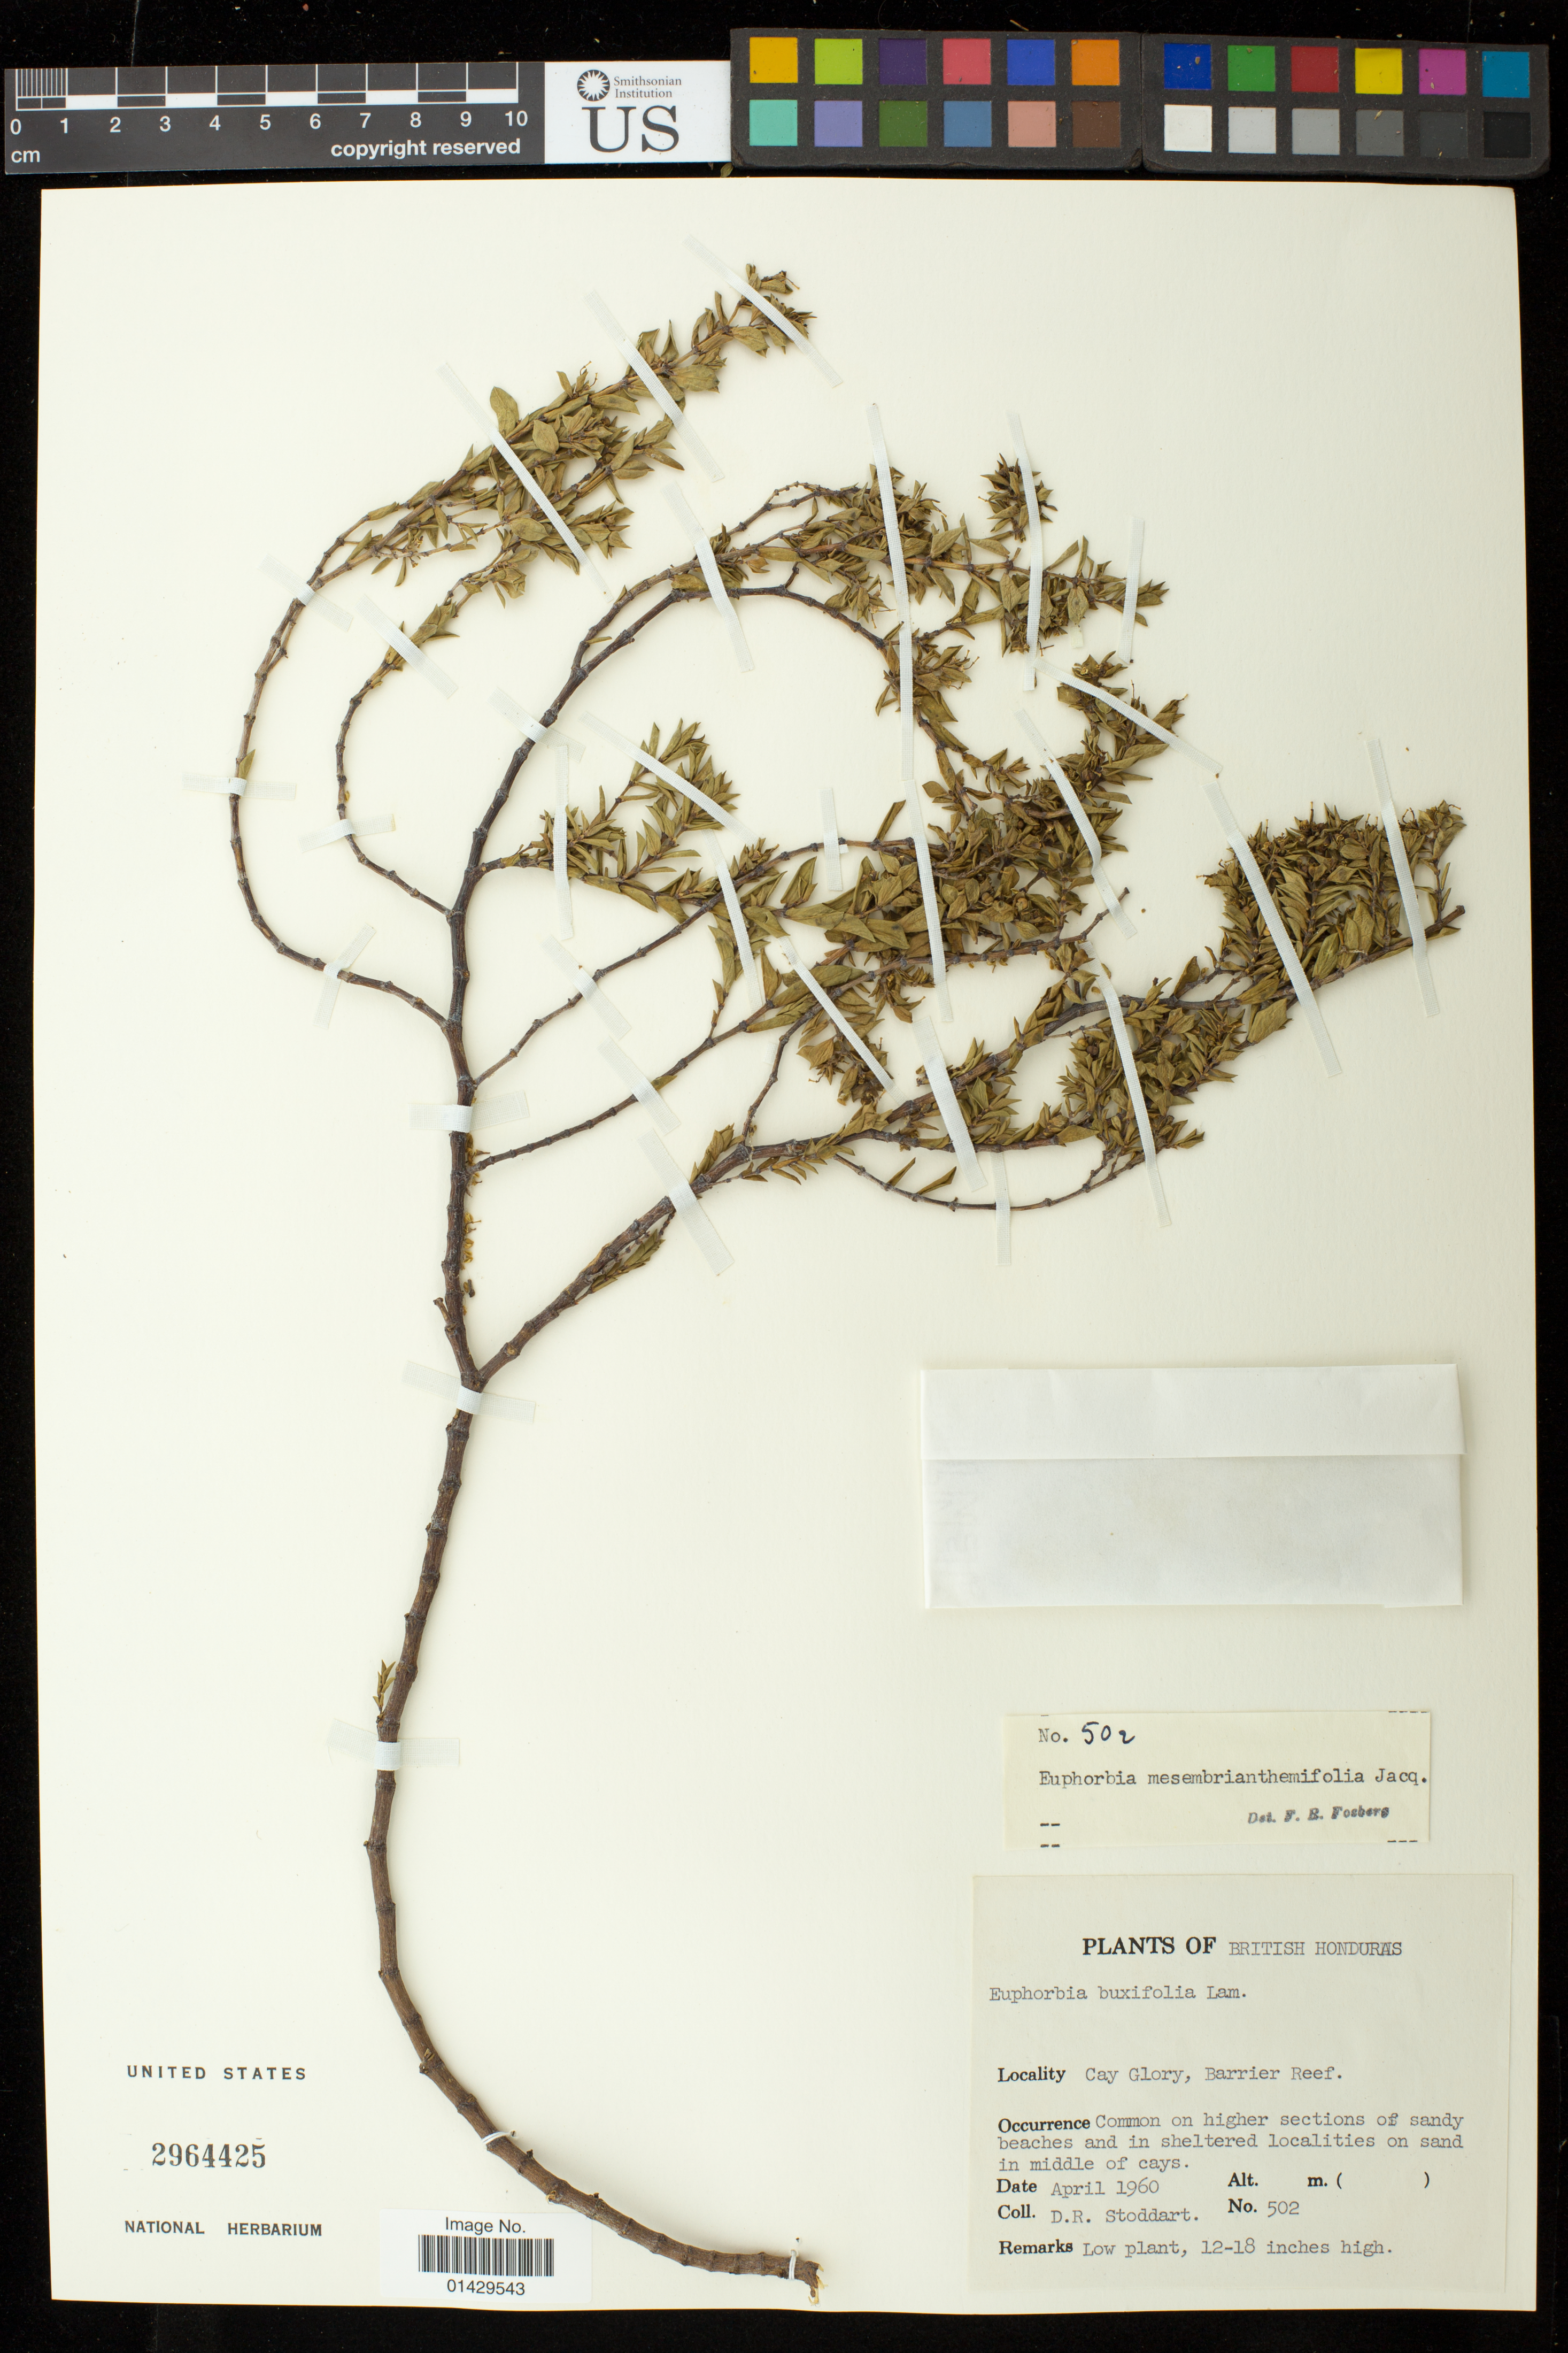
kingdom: Plantae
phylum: Tracheophyta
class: Magnoliopsida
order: Malpighiales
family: Euphorbiaceae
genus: Euphorbia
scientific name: Euphorbia mesembryanthemifolia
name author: Jacq.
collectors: D. R. Stoddart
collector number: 502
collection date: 1960-04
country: Belize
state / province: Stann Creek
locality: Cay Glory, Barrier Reef.; Occurrence on higher sections of sandy beaches and in sheltered localities on sand in middle of cays.;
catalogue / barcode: US 2964425